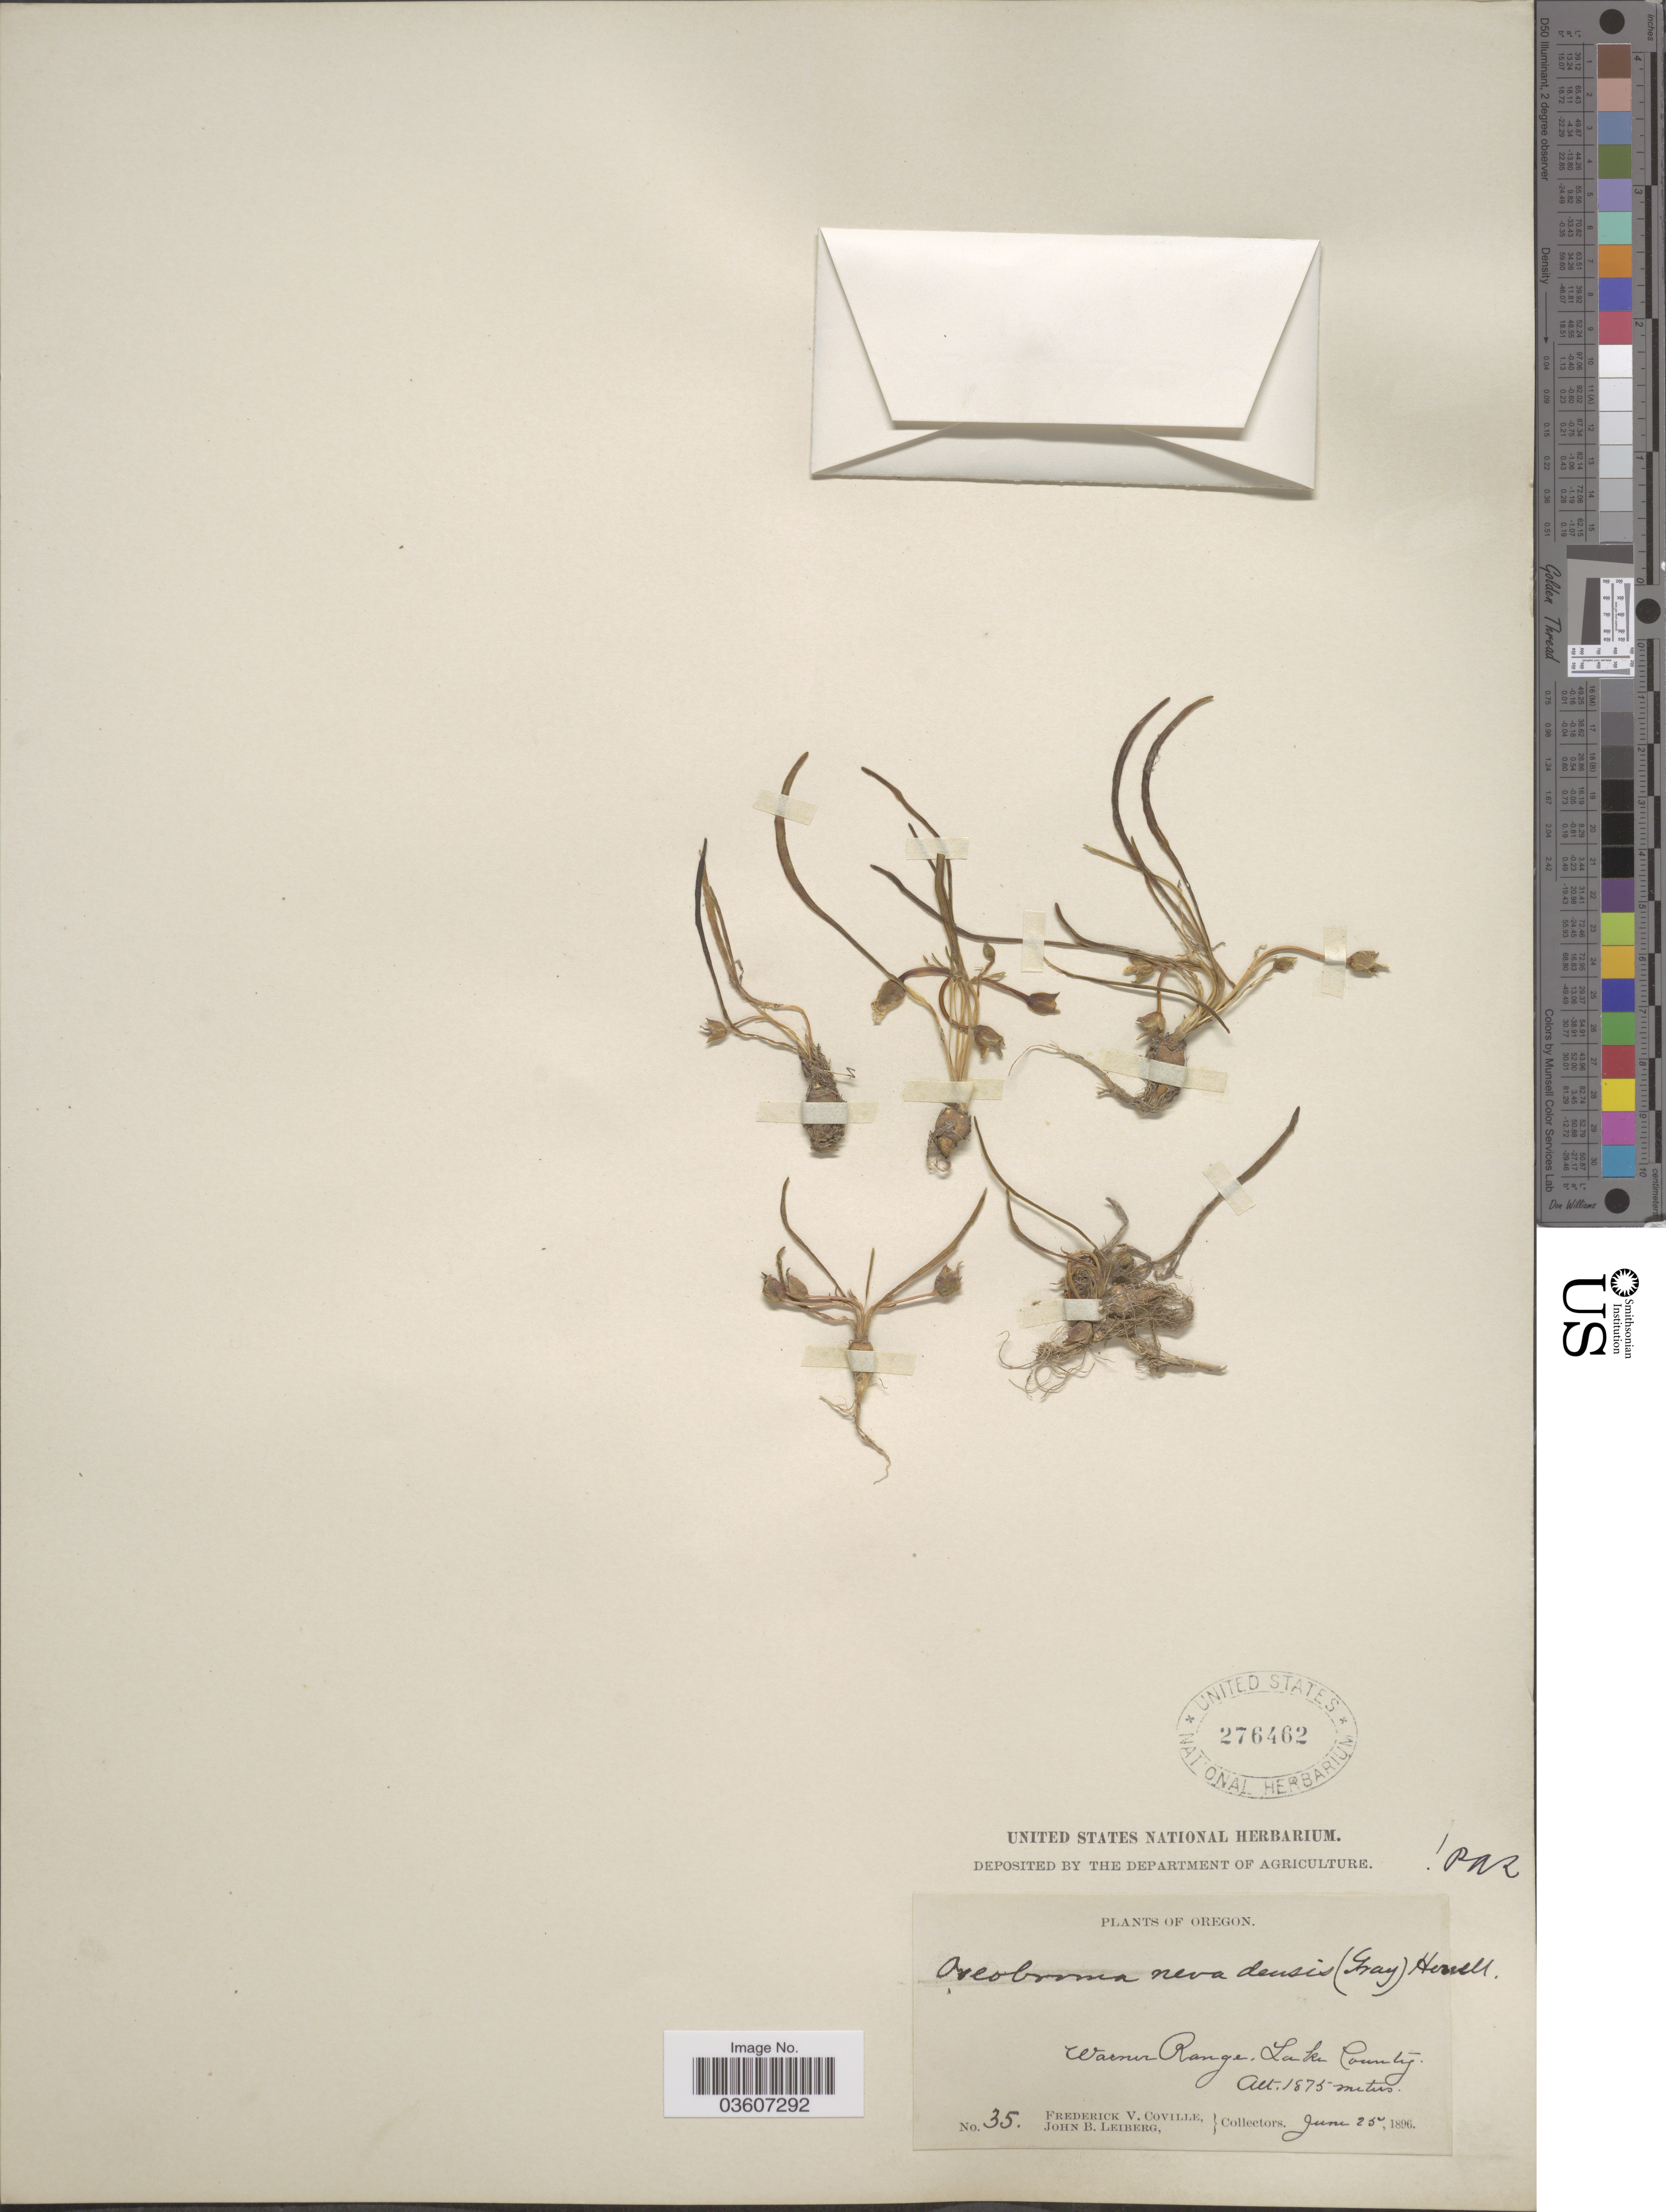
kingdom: Plantae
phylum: Tracheophyta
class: Magnoliopsida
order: Caryophyllales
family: Montiaceae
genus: Lewisia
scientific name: Lewisia nevadensis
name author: (A. Gray) B.L. Rob.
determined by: Strong, Mark T., (BOT), Smithsonian Institution - National Museum of Natural History (UNITED STATES)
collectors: E. I. Applegate & J. B. Leiberg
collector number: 35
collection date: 1896-06-25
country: United States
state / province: Oregon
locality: Warner Range, Lake County.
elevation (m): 1875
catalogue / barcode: US 276462